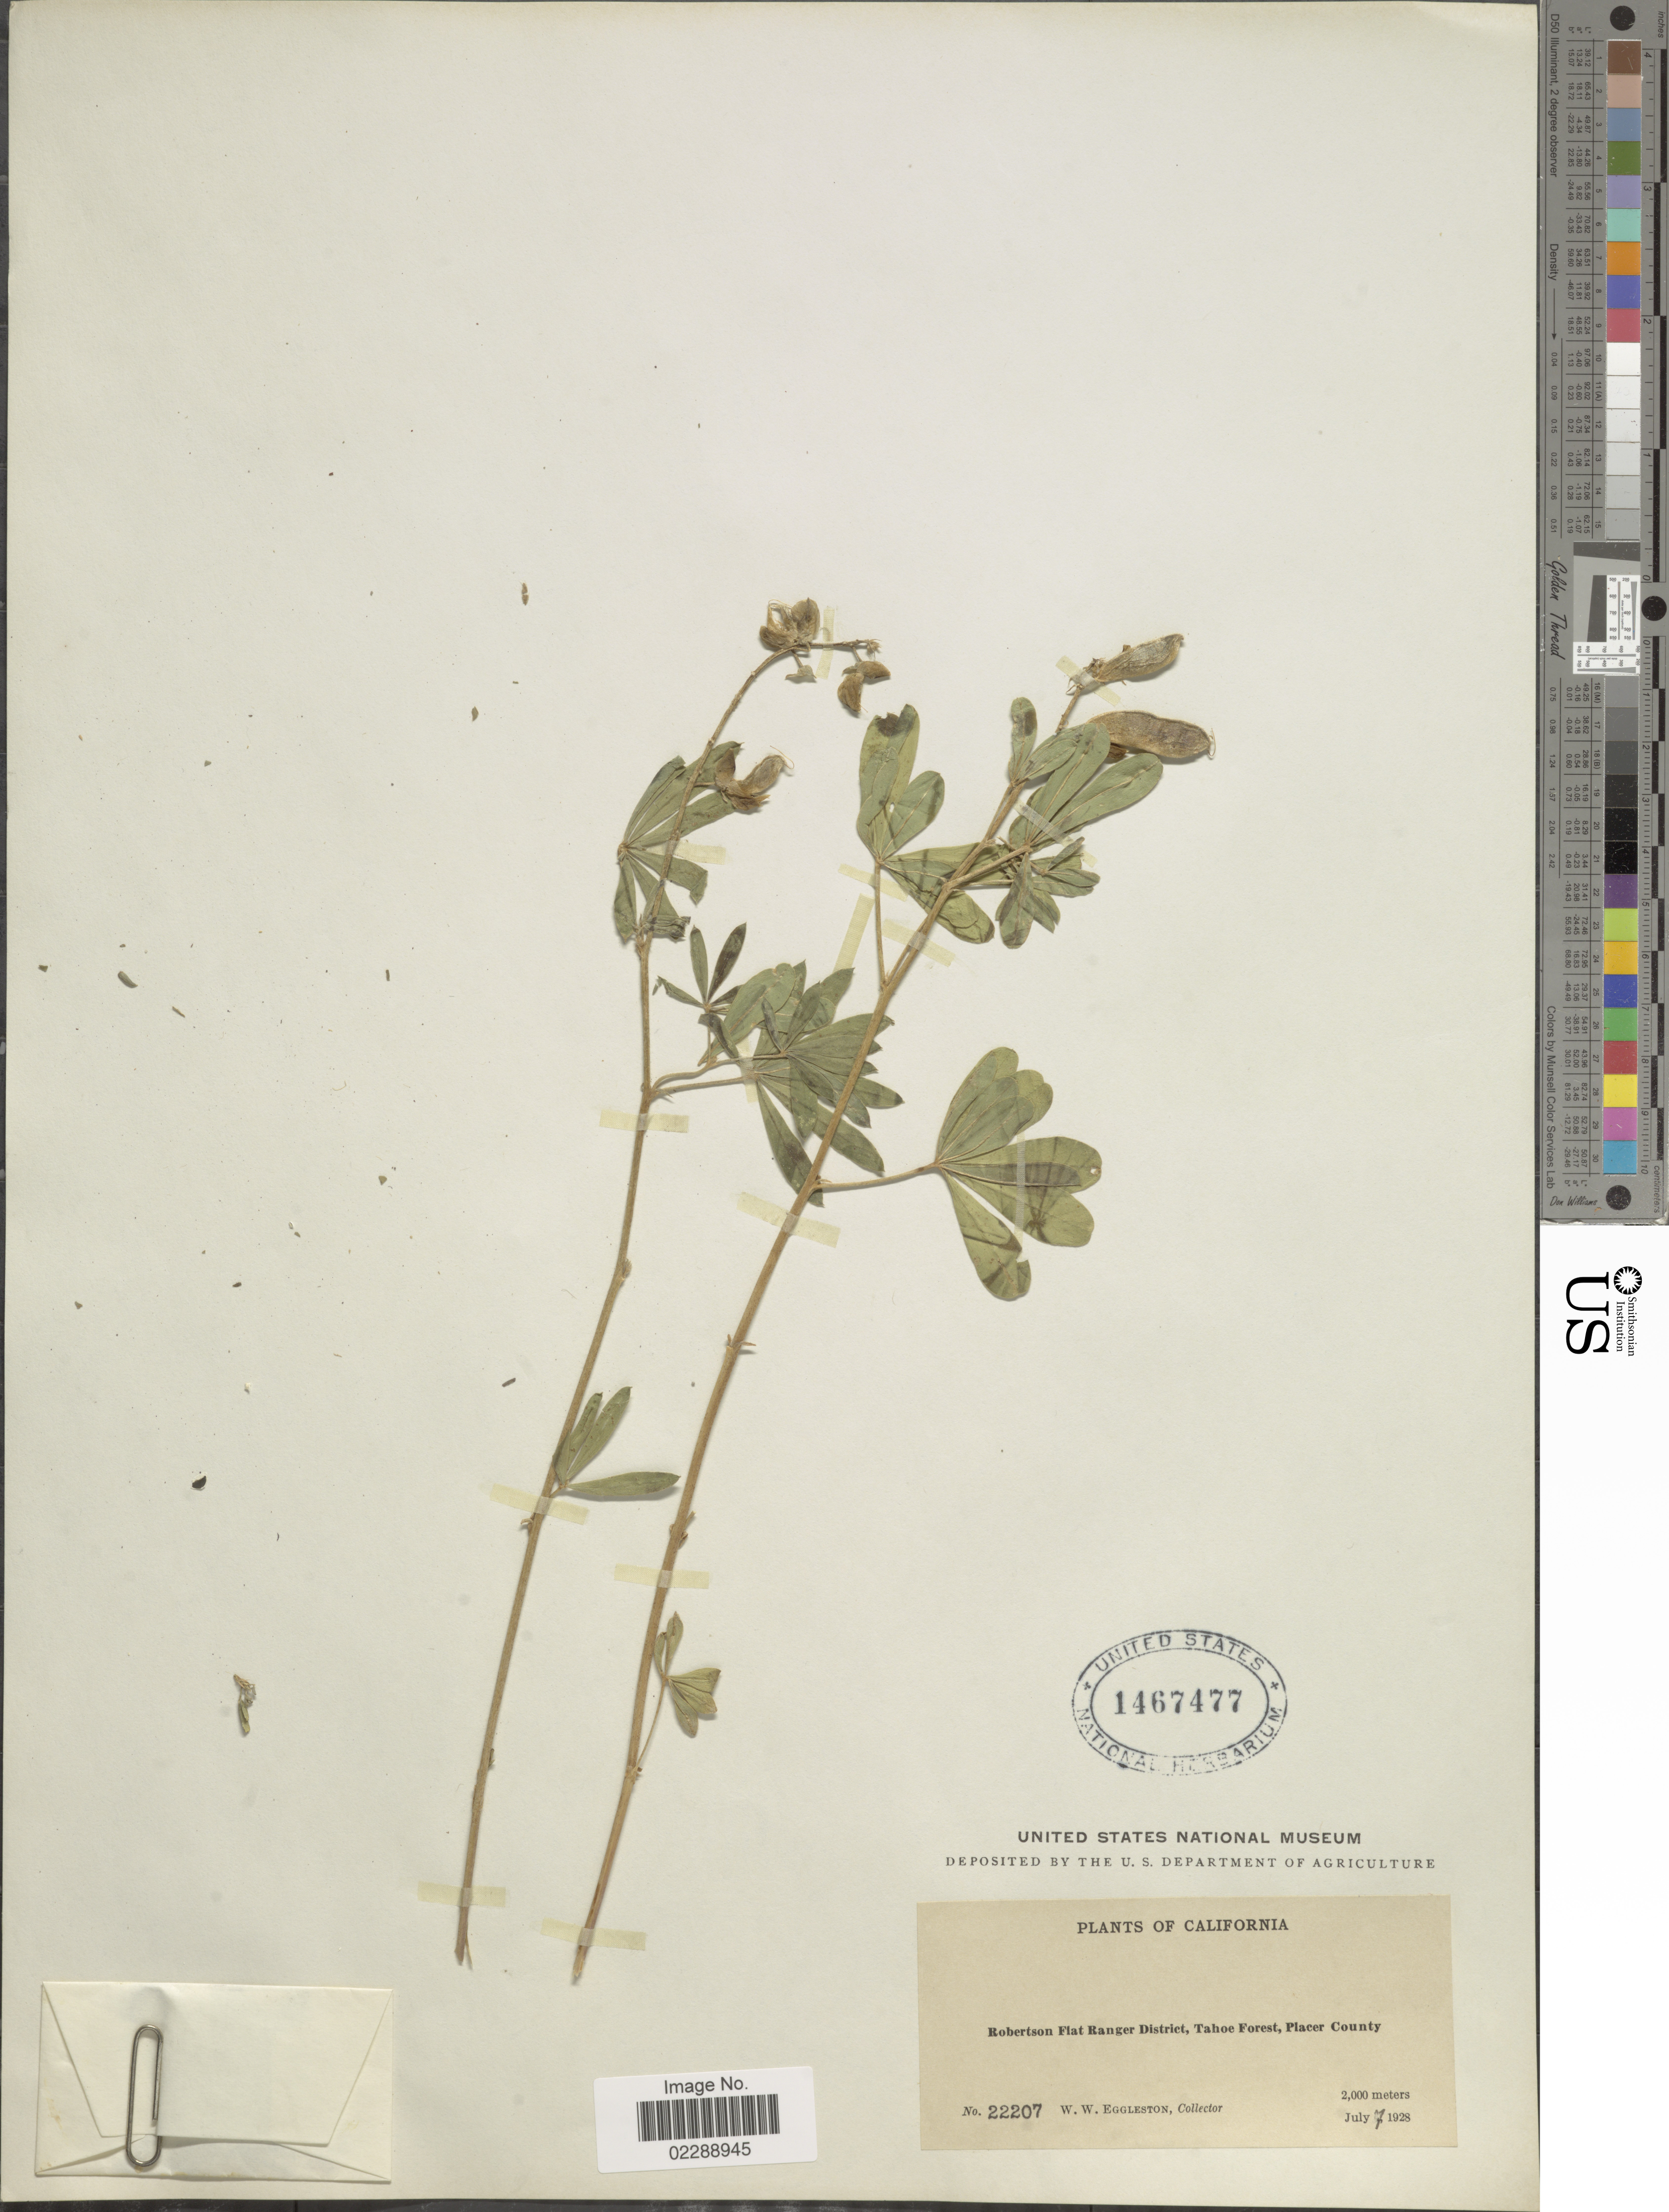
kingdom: Plantae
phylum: Tracheophyta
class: Magnoliopsida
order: Fabales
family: Fabaceae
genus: Lupinus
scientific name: Lupinus sp.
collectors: W. W. Eggleston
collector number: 22207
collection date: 1928-07-07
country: United States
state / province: California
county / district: Placer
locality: Robertson Flat Ranger District, Tahoe Forest, Placer County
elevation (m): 2000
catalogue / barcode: US 1467477